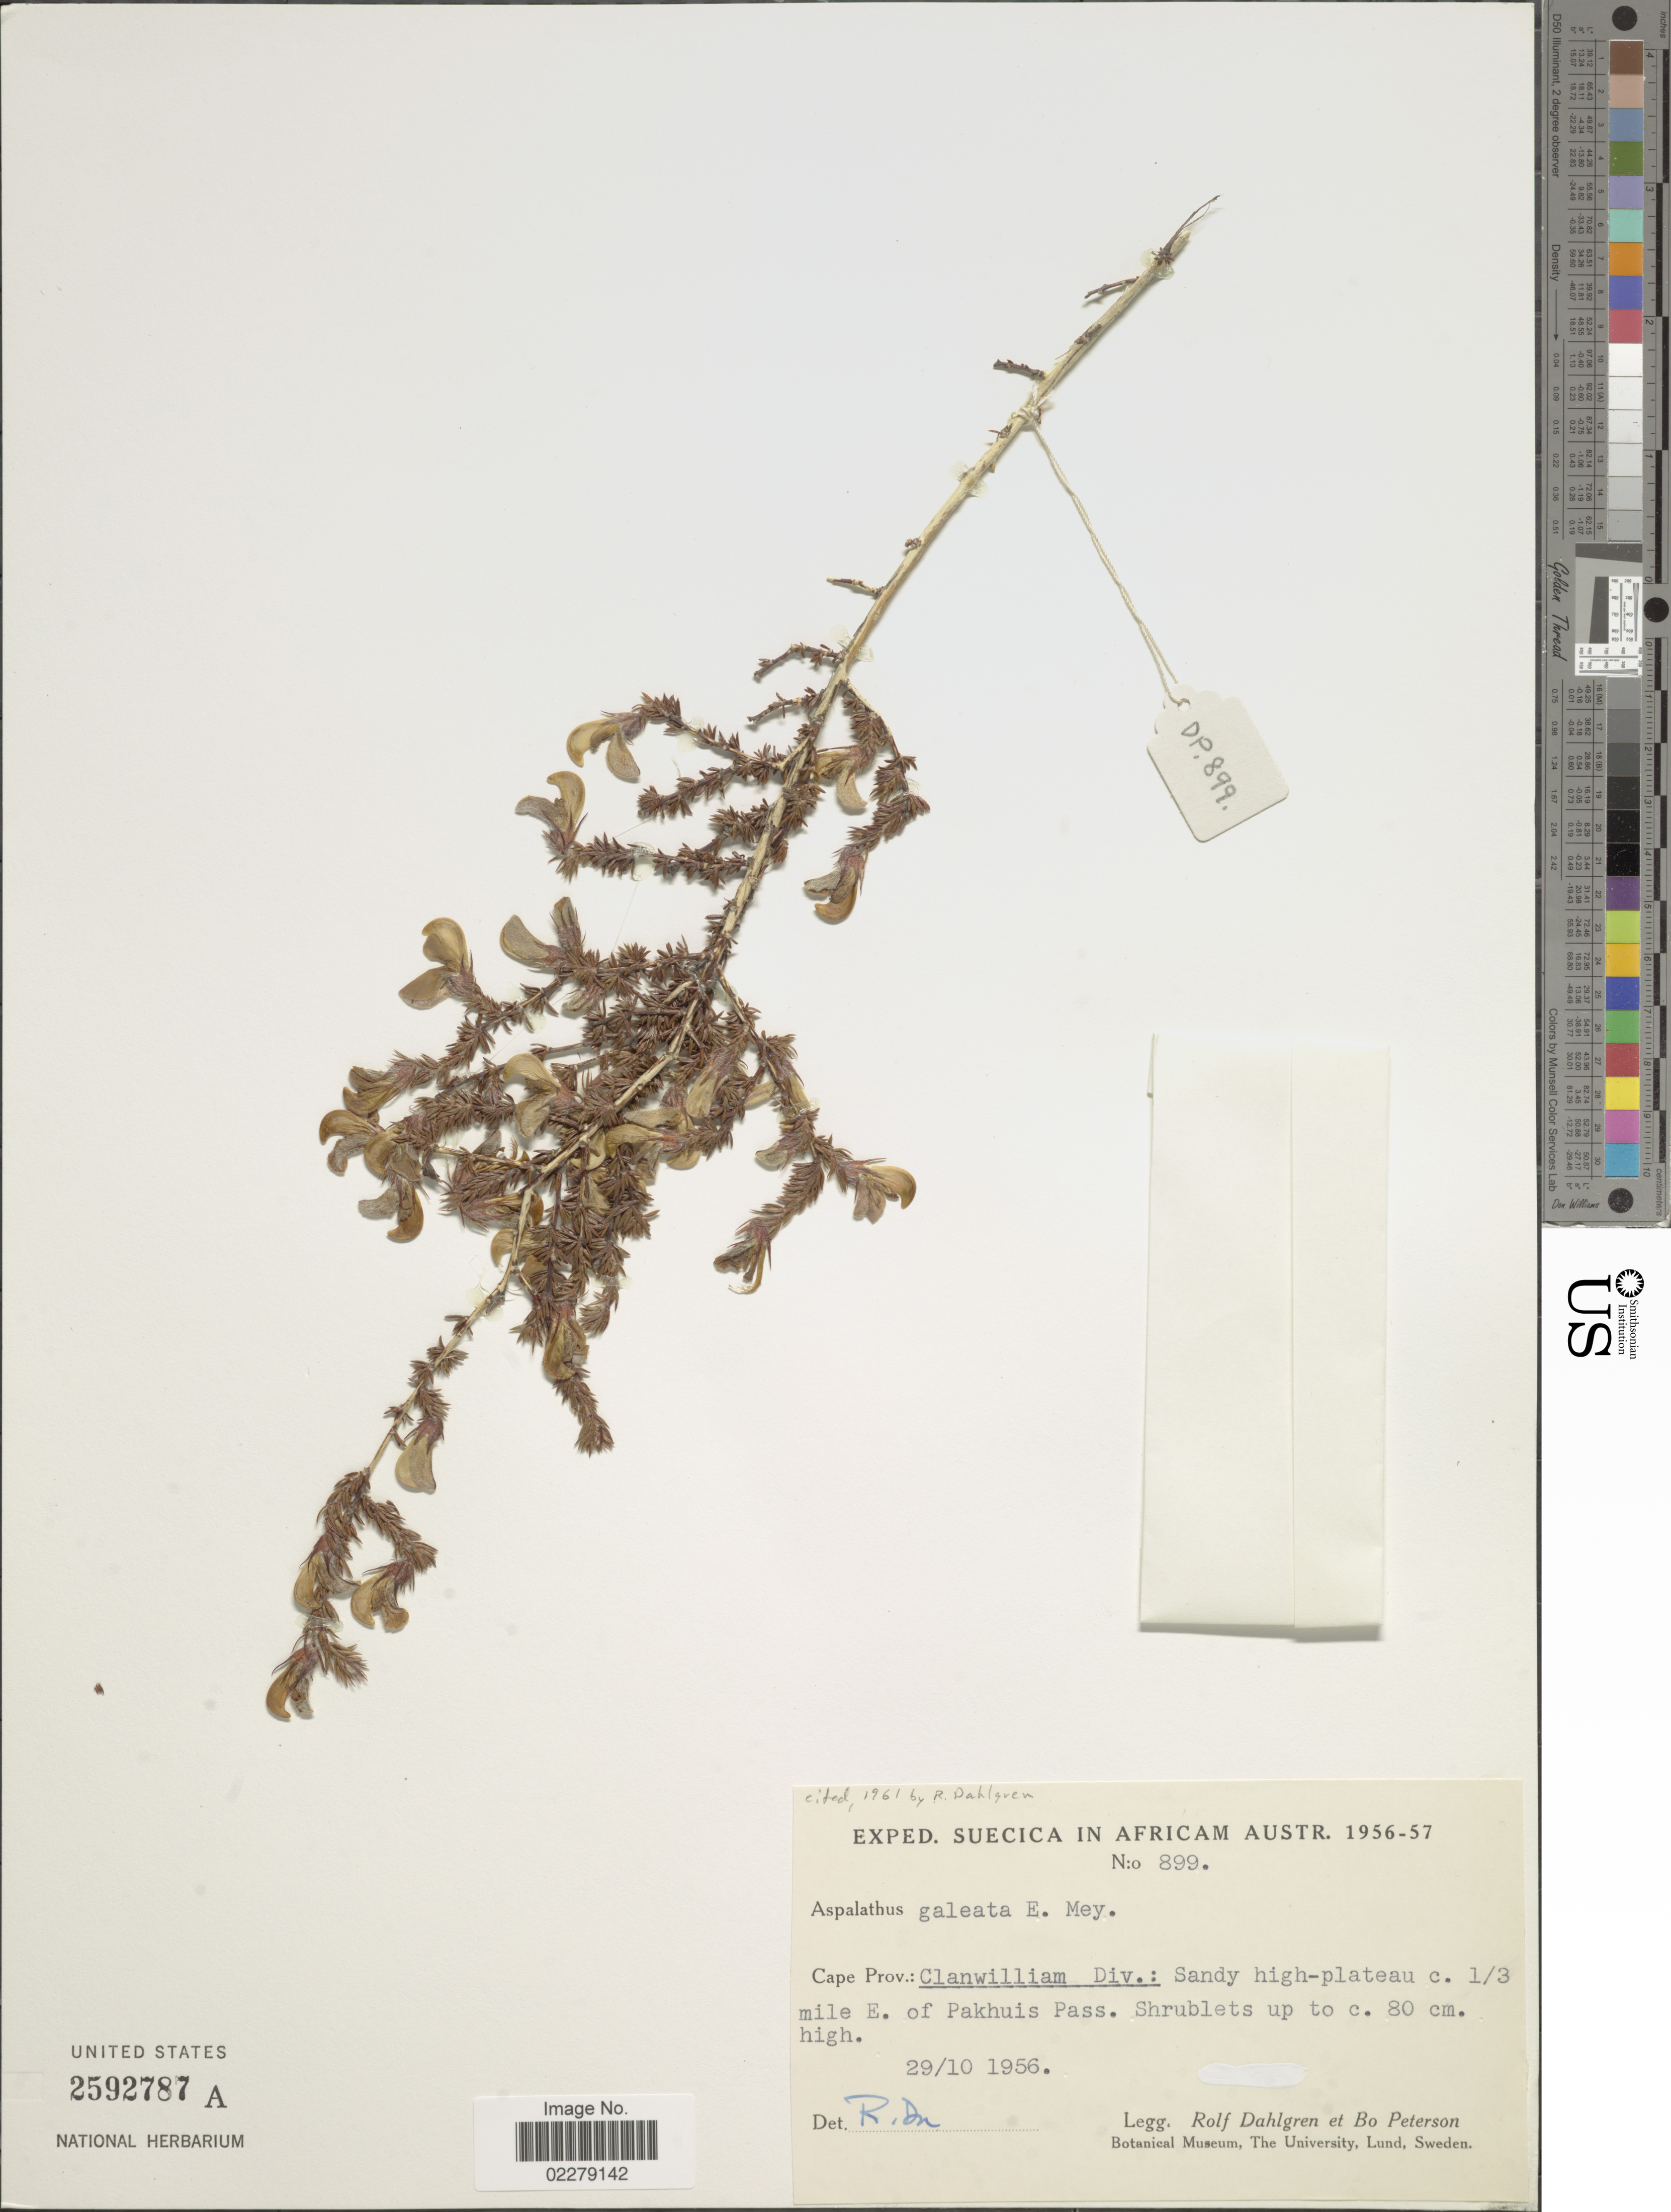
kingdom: Plantae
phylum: Tracheophyta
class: Magnoliopsida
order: Fabales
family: Fabaceae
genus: Aspalathus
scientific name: Aspalathus galeata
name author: E. Mey.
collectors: R. Dahlgren & B. H. Peterson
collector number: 899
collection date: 1956-10-29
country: South Africa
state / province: Western Cape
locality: Clanwilliam Div.: Sandy high- plateau c. 1/3 mile E. of Pakhuis Pass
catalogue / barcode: US 2592787